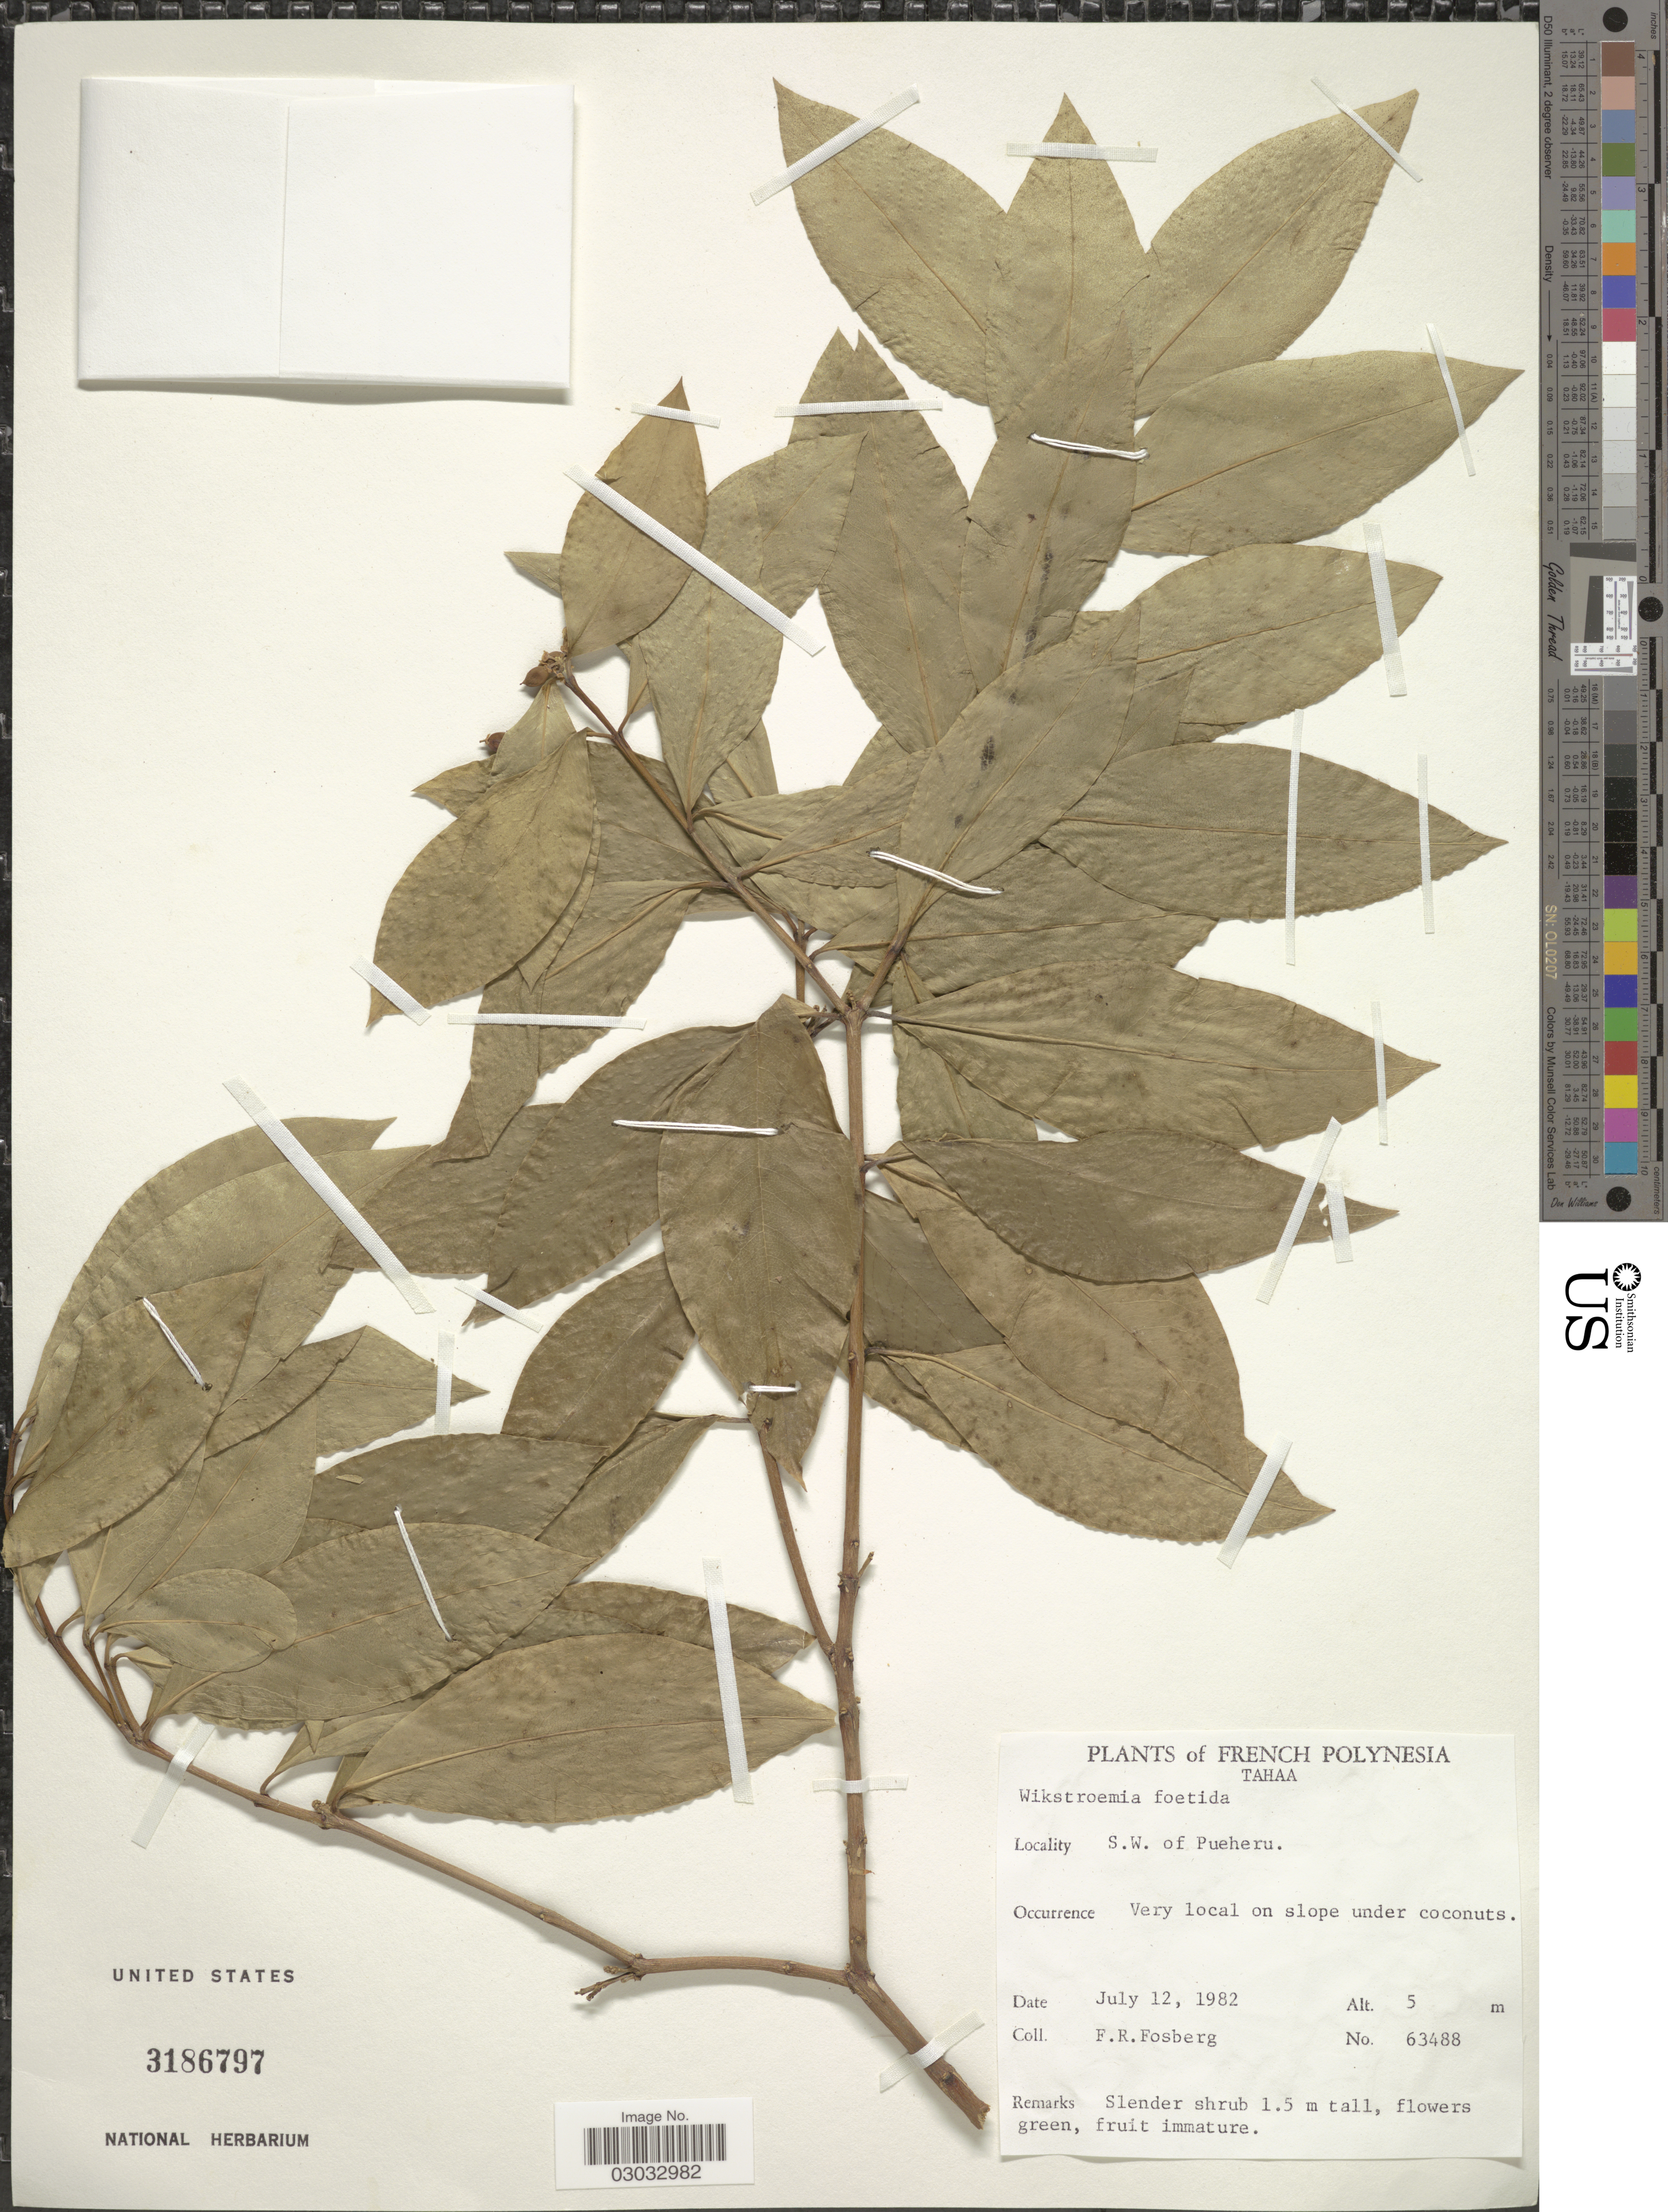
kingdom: Plantae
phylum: Tracheophyta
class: Magnoliopsida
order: Malvales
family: Thymelaeaceae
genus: Wikstroemia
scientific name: Wikstroemia coriacea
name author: Seem.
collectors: F. R. Fosberg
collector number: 63488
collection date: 1982-07-12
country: French Polynesia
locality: Tahaa, S.W. of Pueheru.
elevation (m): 5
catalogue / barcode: US 3186797